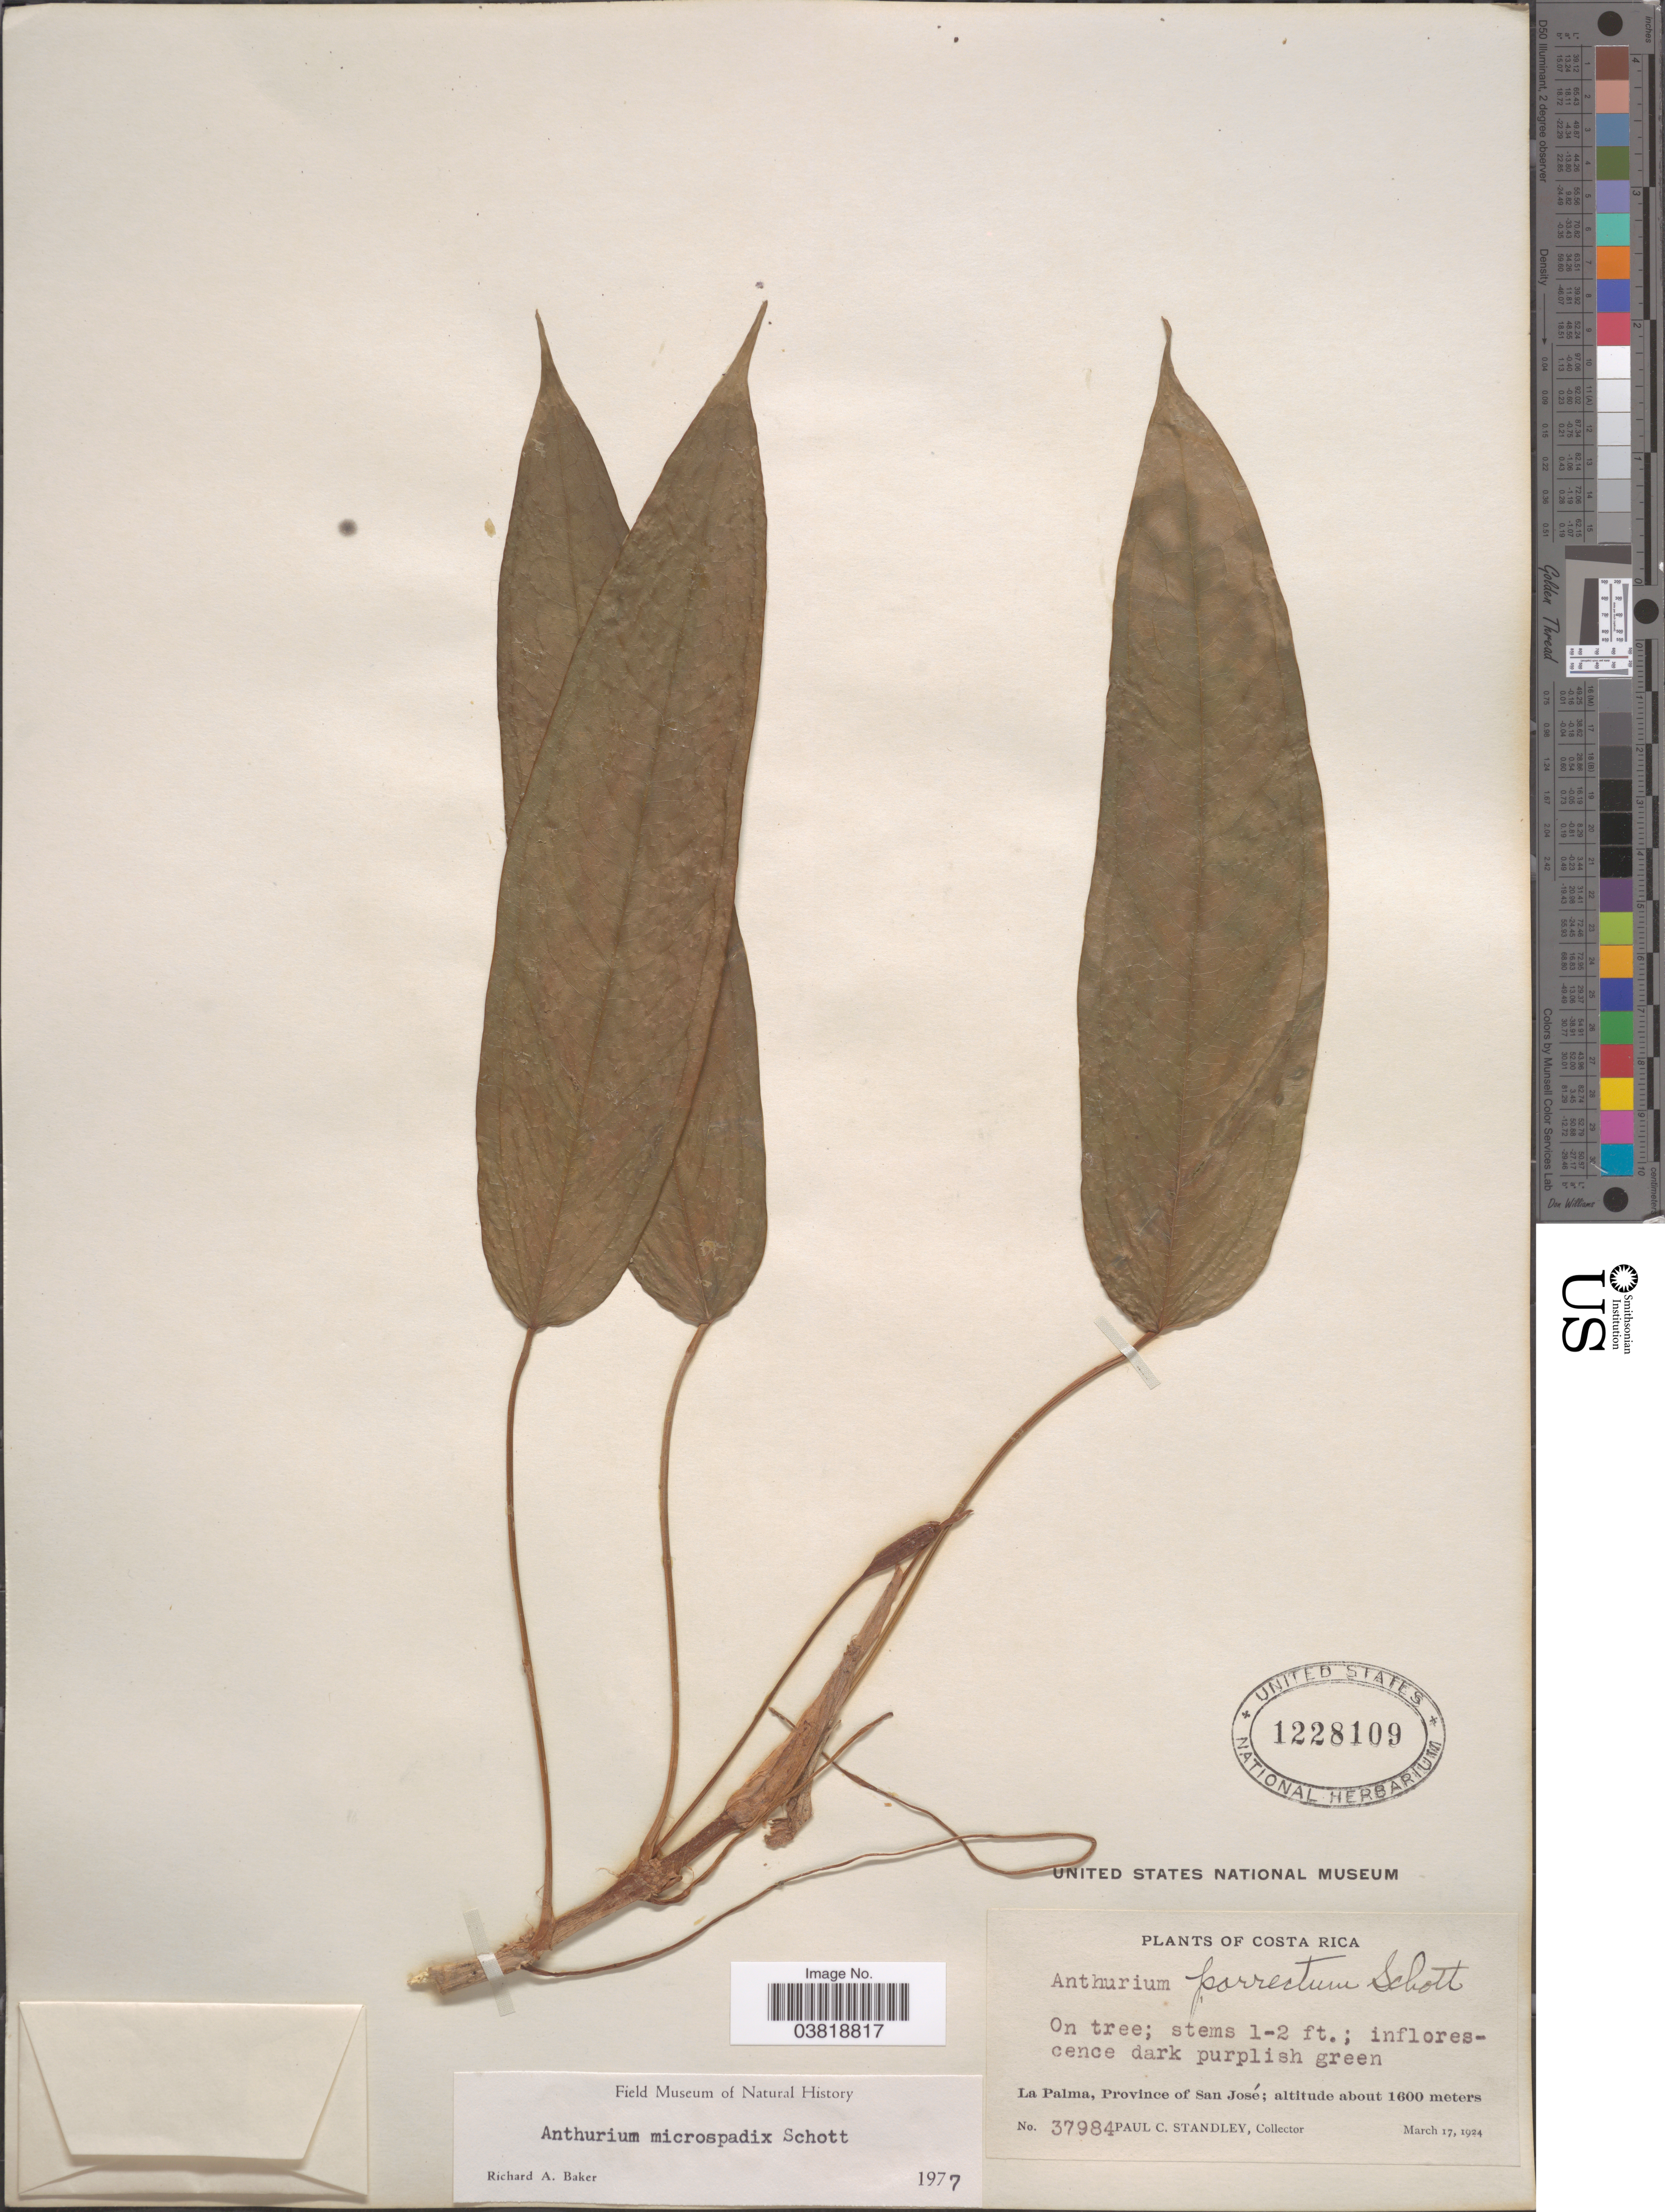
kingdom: Plantae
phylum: Tracheophyta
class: Liliopsida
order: Alismatales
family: Araceae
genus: Anthurium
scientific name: Anthurium microspadix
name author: Schott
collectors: P. C. Standley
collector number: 37984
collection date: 1924-03-17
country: Costa Rica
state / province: San José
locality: La Palma.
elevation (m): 1600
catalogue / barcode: US 1228109